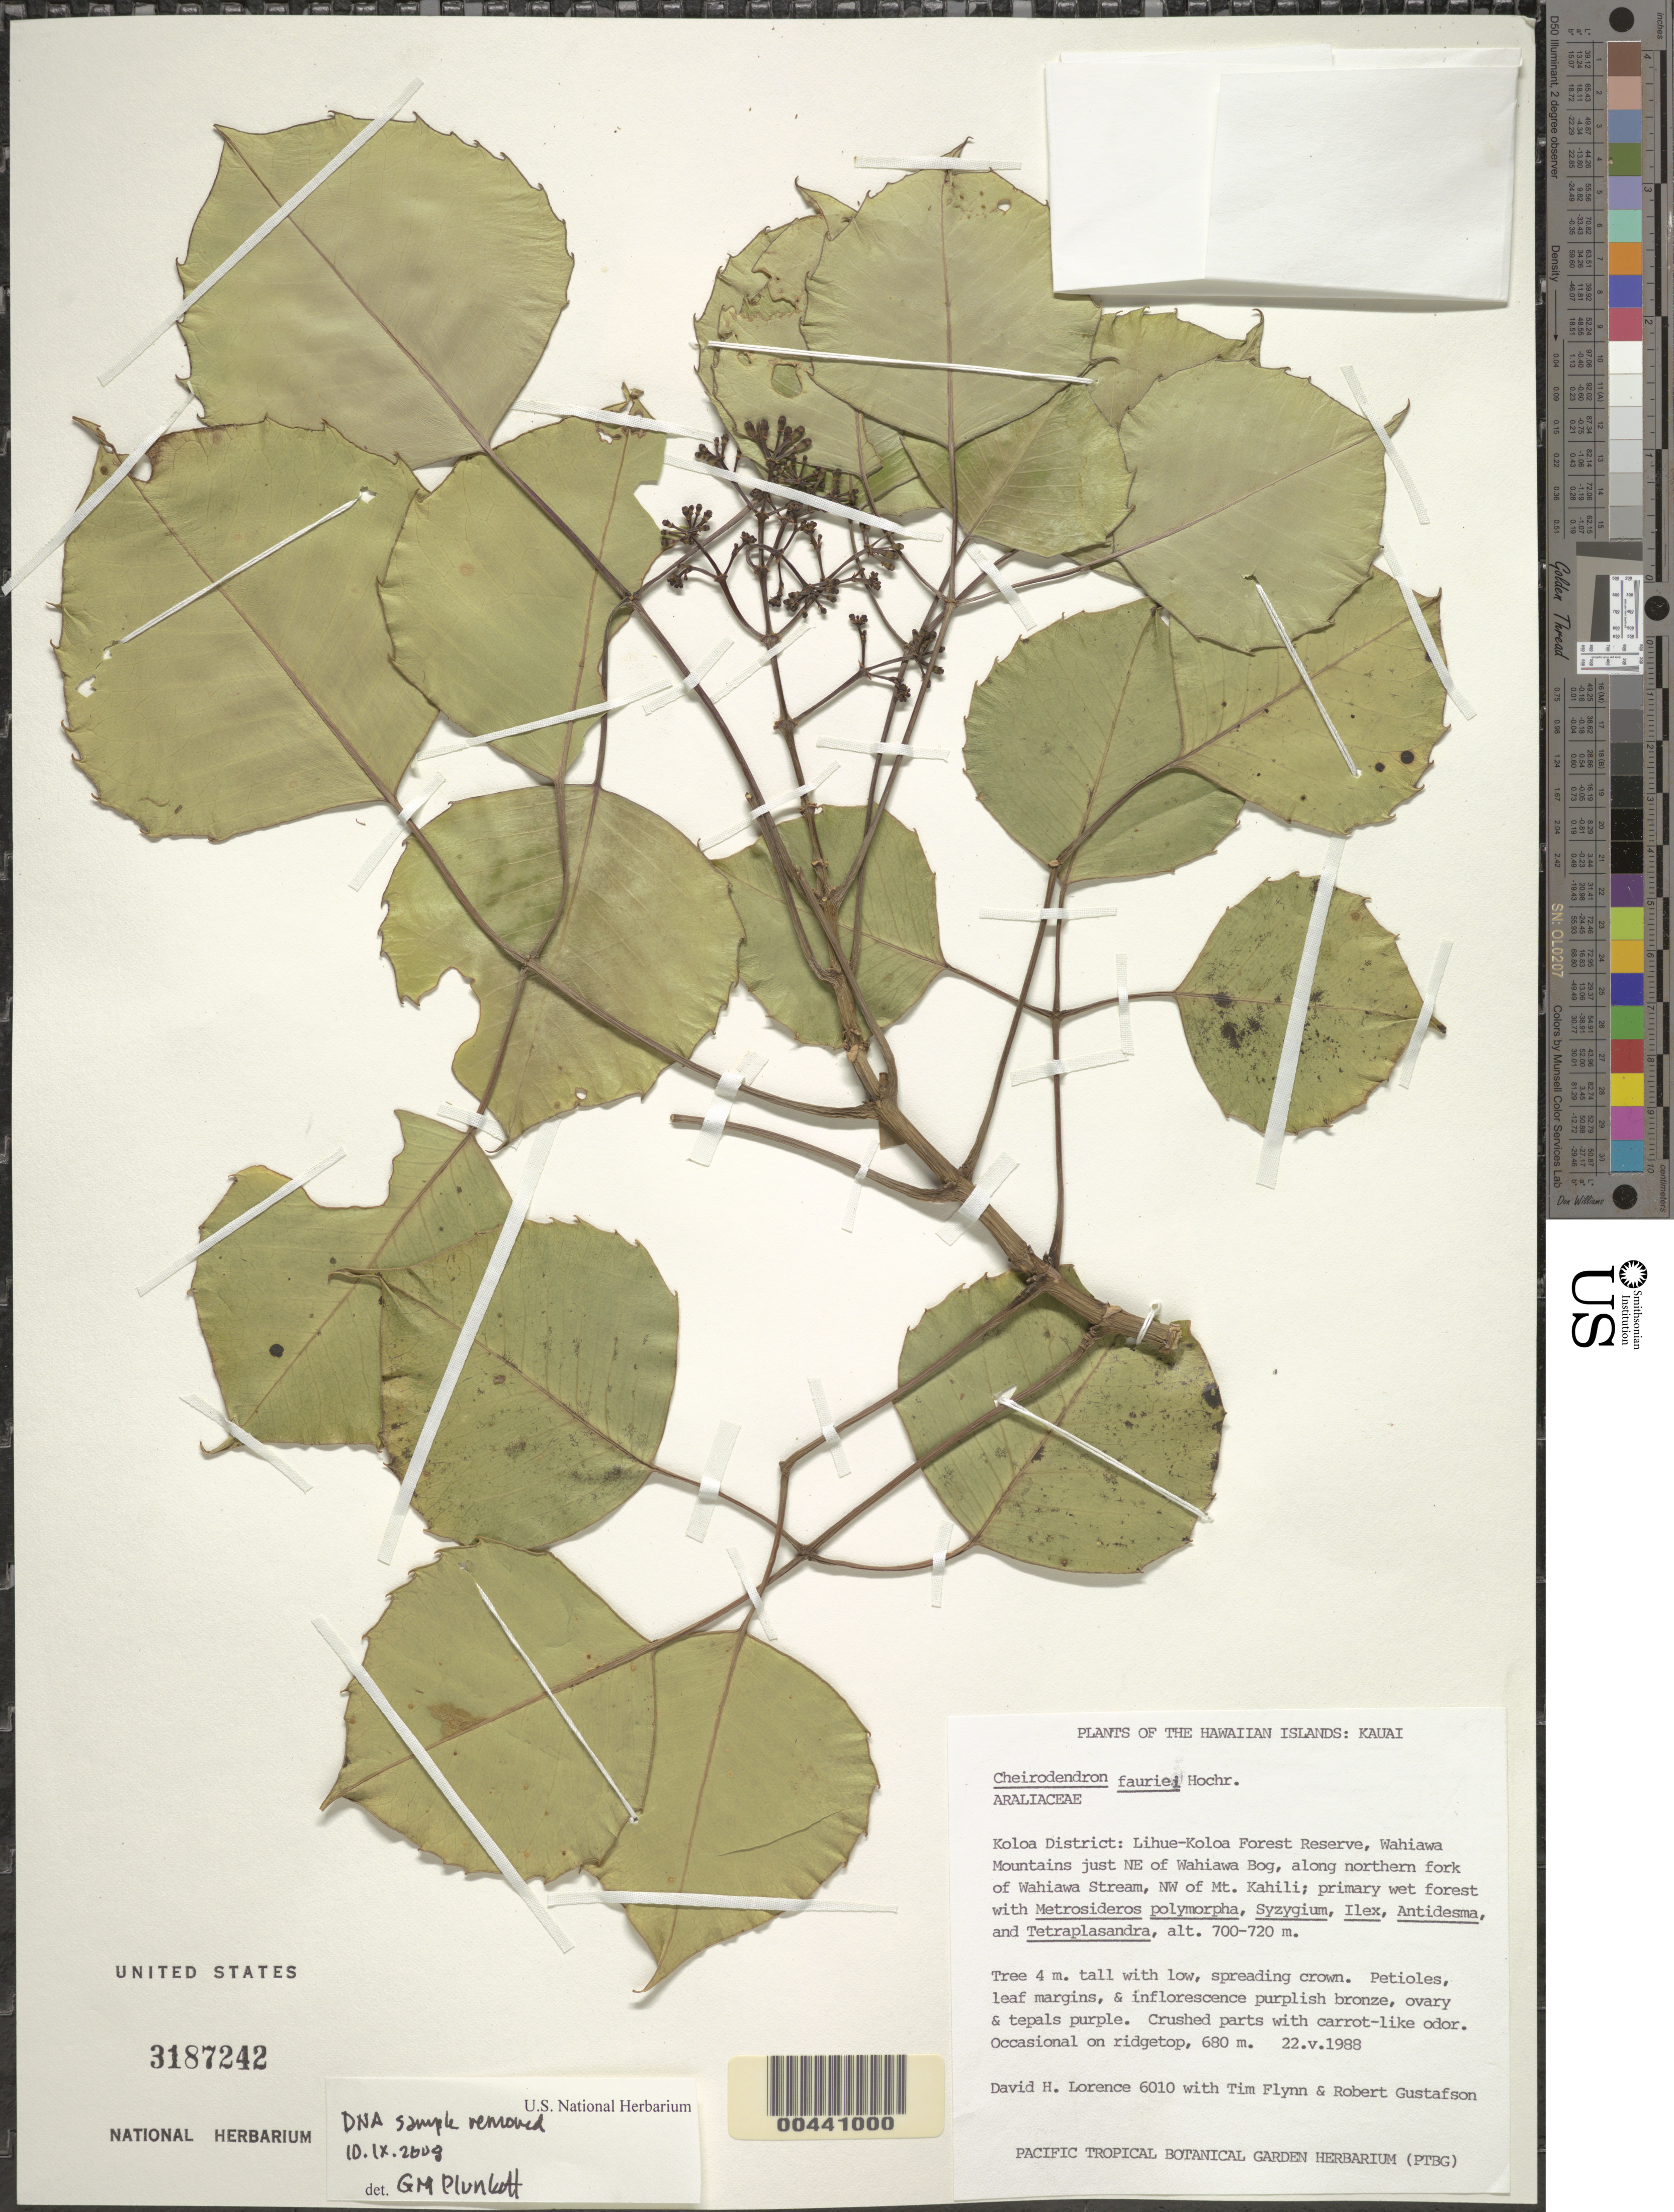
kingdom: Plantae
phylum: Tracheophyta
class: Magnoliopsida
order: Apiales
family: Araliaceae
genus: Cheirodendron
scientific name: Cheirodendron fauriei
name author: Hochr.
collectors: D. Lorence, T. W. Flynn & R. Gustafson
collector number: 6010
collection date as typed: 22 May 1988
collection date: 1988-05-22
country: United States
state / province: Hawaii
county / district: Kauai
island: Kaua'i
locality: Koloa District: Lihue-Koloa Forest Reseerve, Wahiawa Mountains just NE of Wahiawa Bog, along northern fork of Wahiawa Stream ...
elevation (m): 700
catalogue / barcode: US 3187242